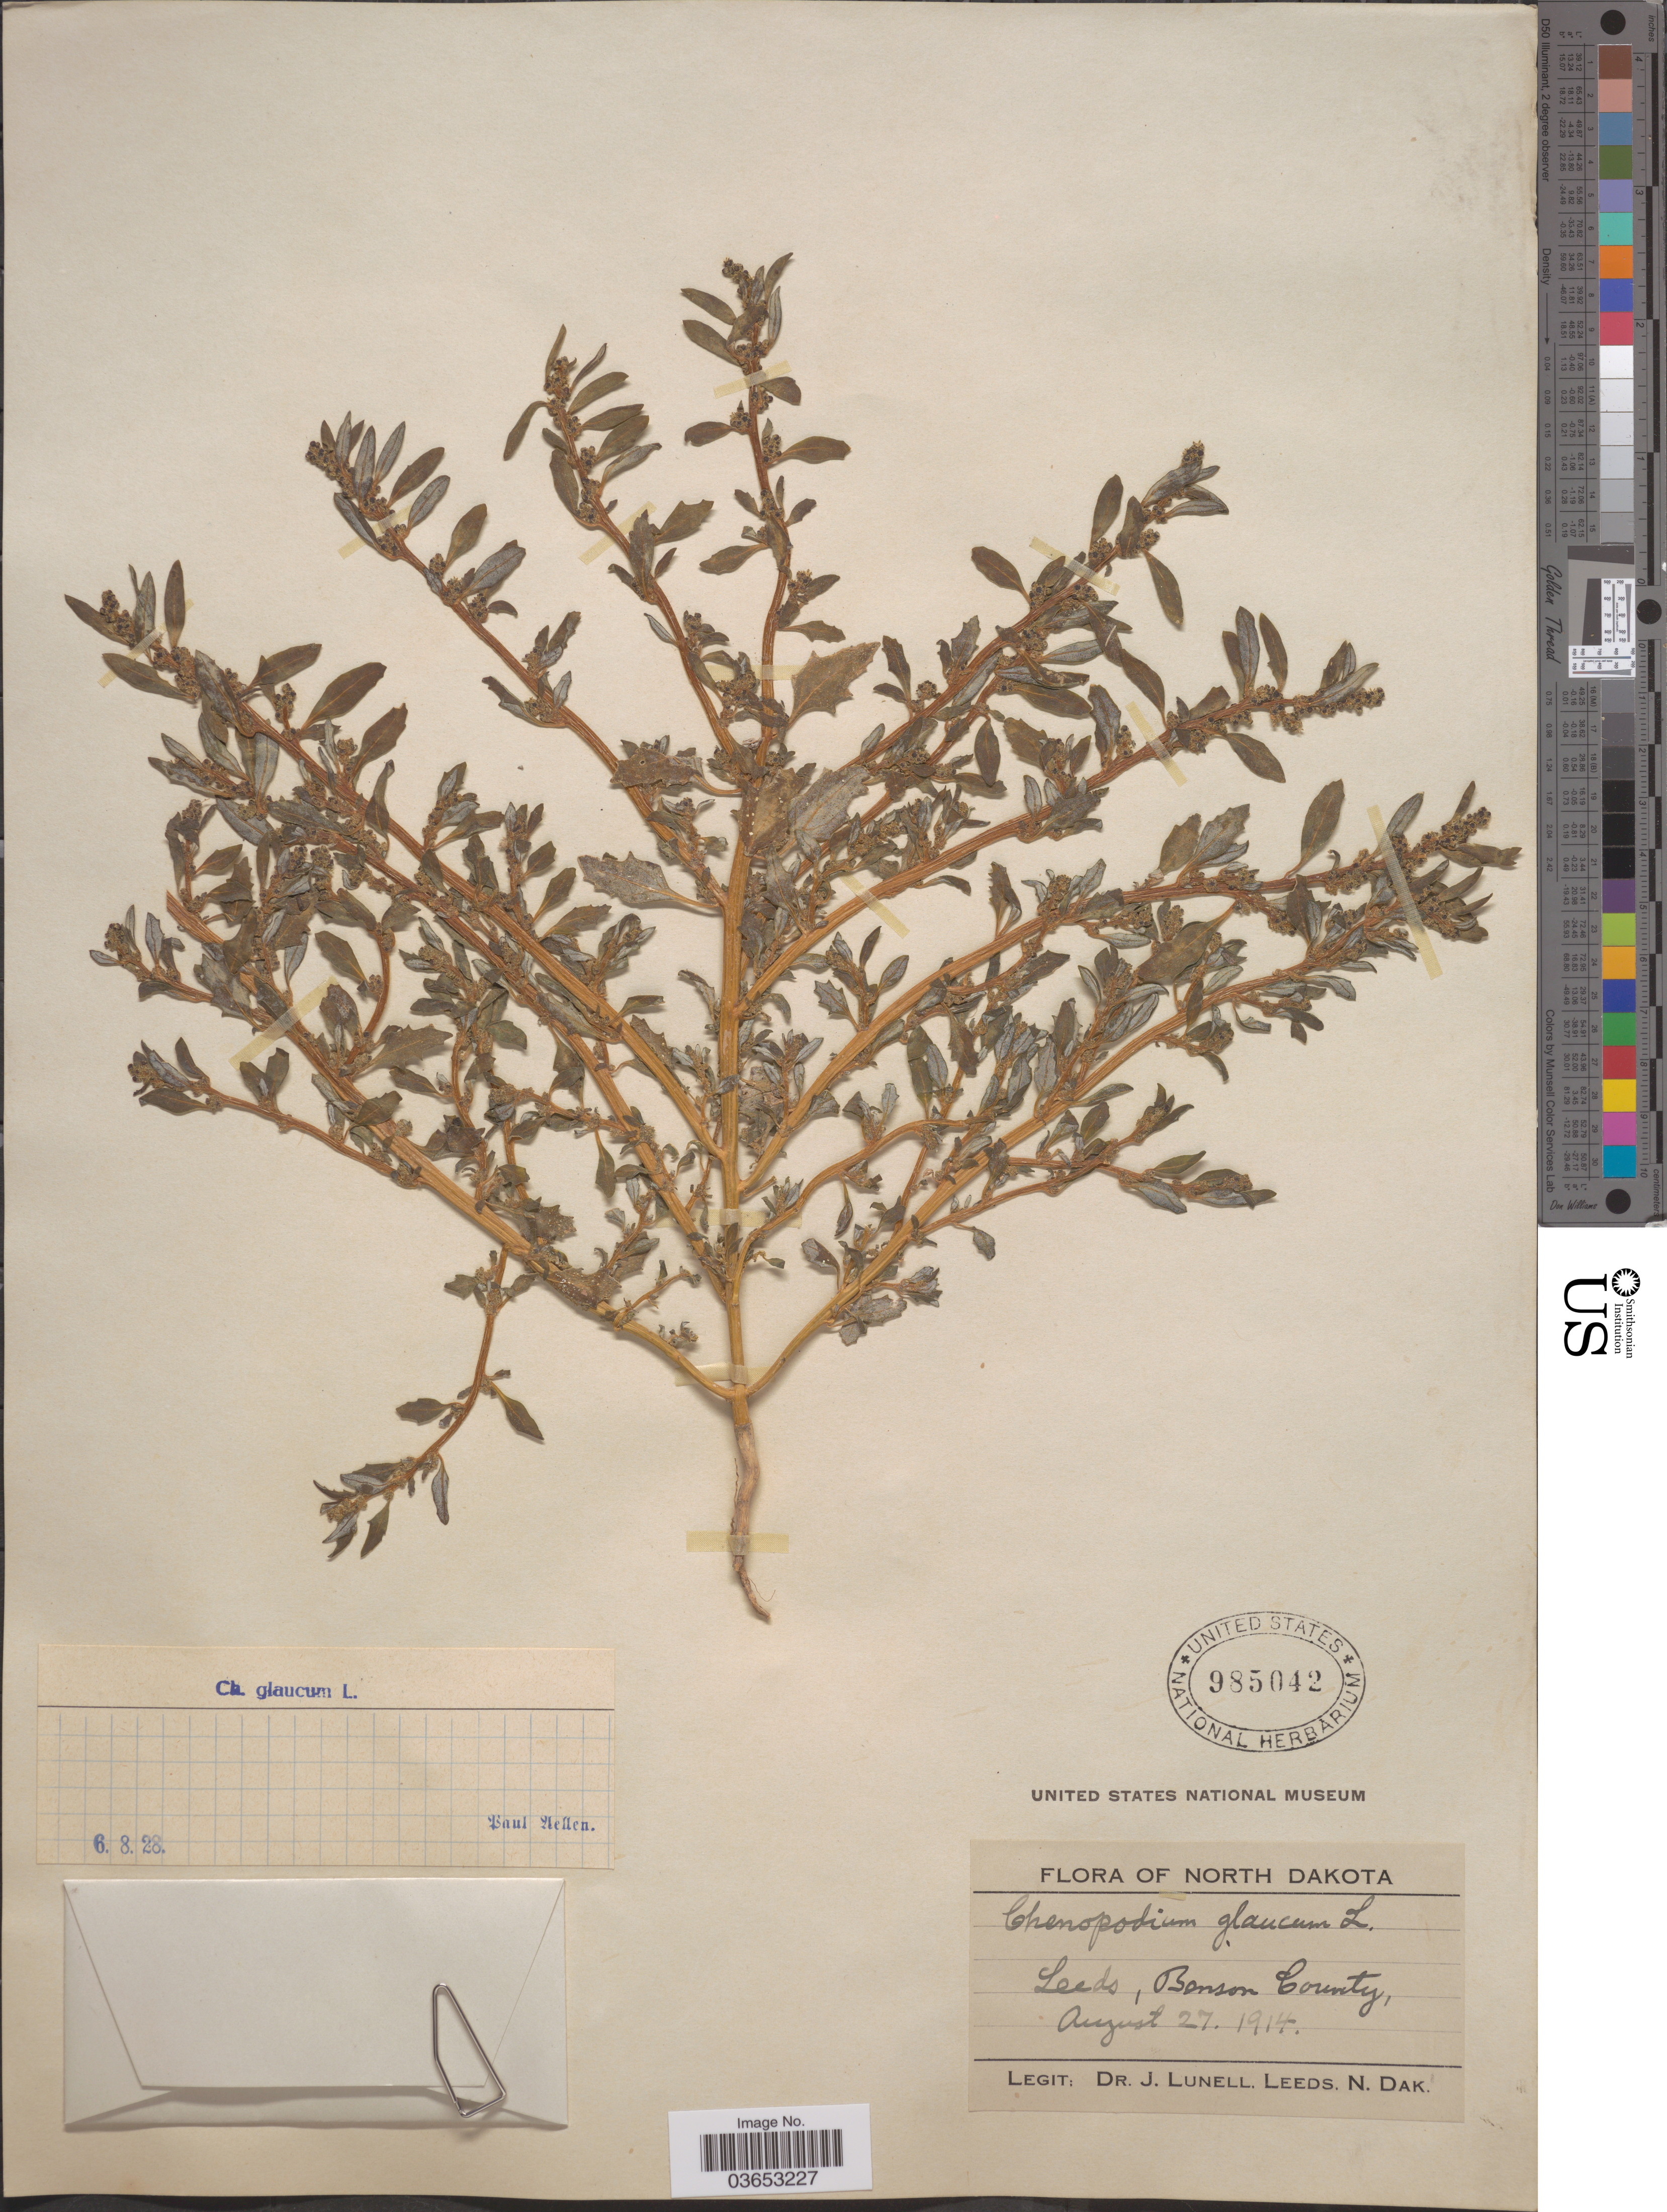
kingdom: Plantae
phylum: Tracheophyta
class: Magnoliopsida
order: Caryophyllales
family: Amaranthaceae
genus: Chenopodium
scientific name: Chenopodium glaucum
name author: L.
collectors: J. Lunell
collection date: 1914-08-27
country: United States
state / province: North Dakota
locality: Leeds, Benson County.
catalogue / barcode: US 985042